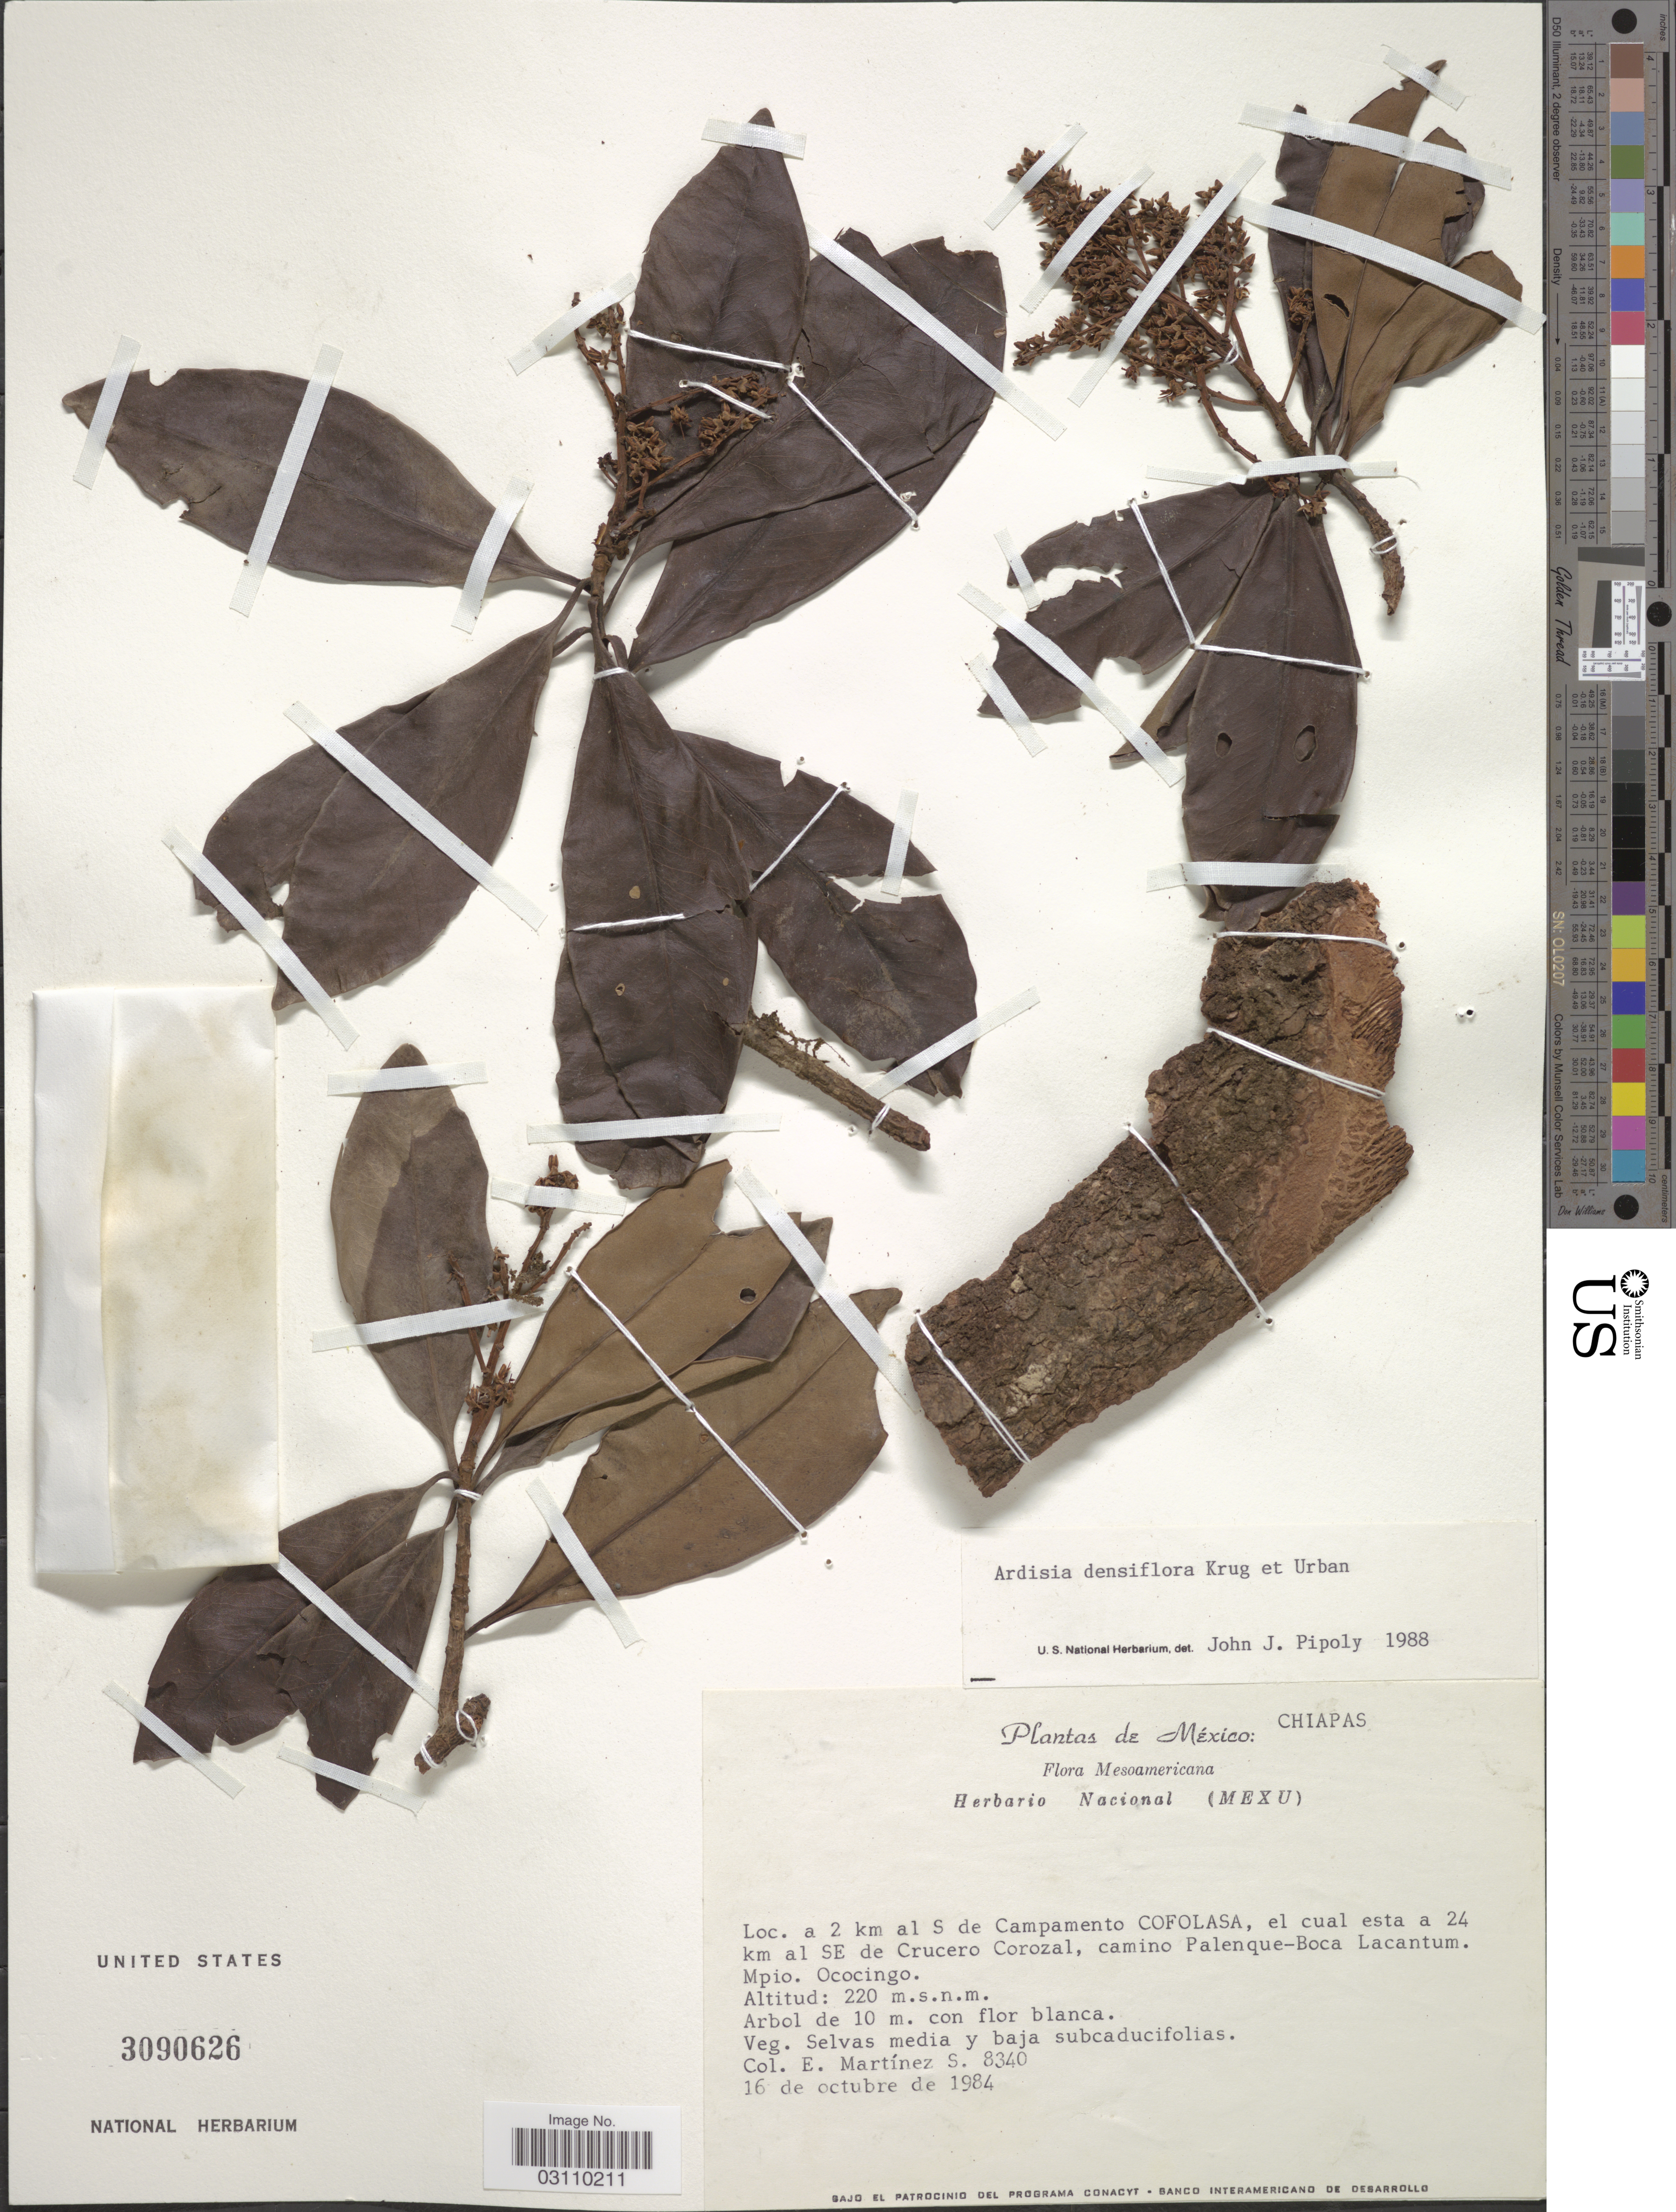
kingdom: Plantae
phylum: Tracheophyta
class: Magnoliopsida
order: Ericales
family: Primulaceae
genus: Ardisia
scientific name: Ardisia densiflora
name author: Krug & Urb.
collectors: E. M. Martínez S.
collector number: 8340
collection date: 1984-10-16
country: Mexico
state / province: Chiapas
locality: A 2 km al S de Campamento COFOLASA, el cual esta a 24 km al SE de Crucero Corozal, camino Palenque-Boca Lacantum. Mpio. Ococingo.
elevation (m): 220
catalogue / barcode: US 3090626